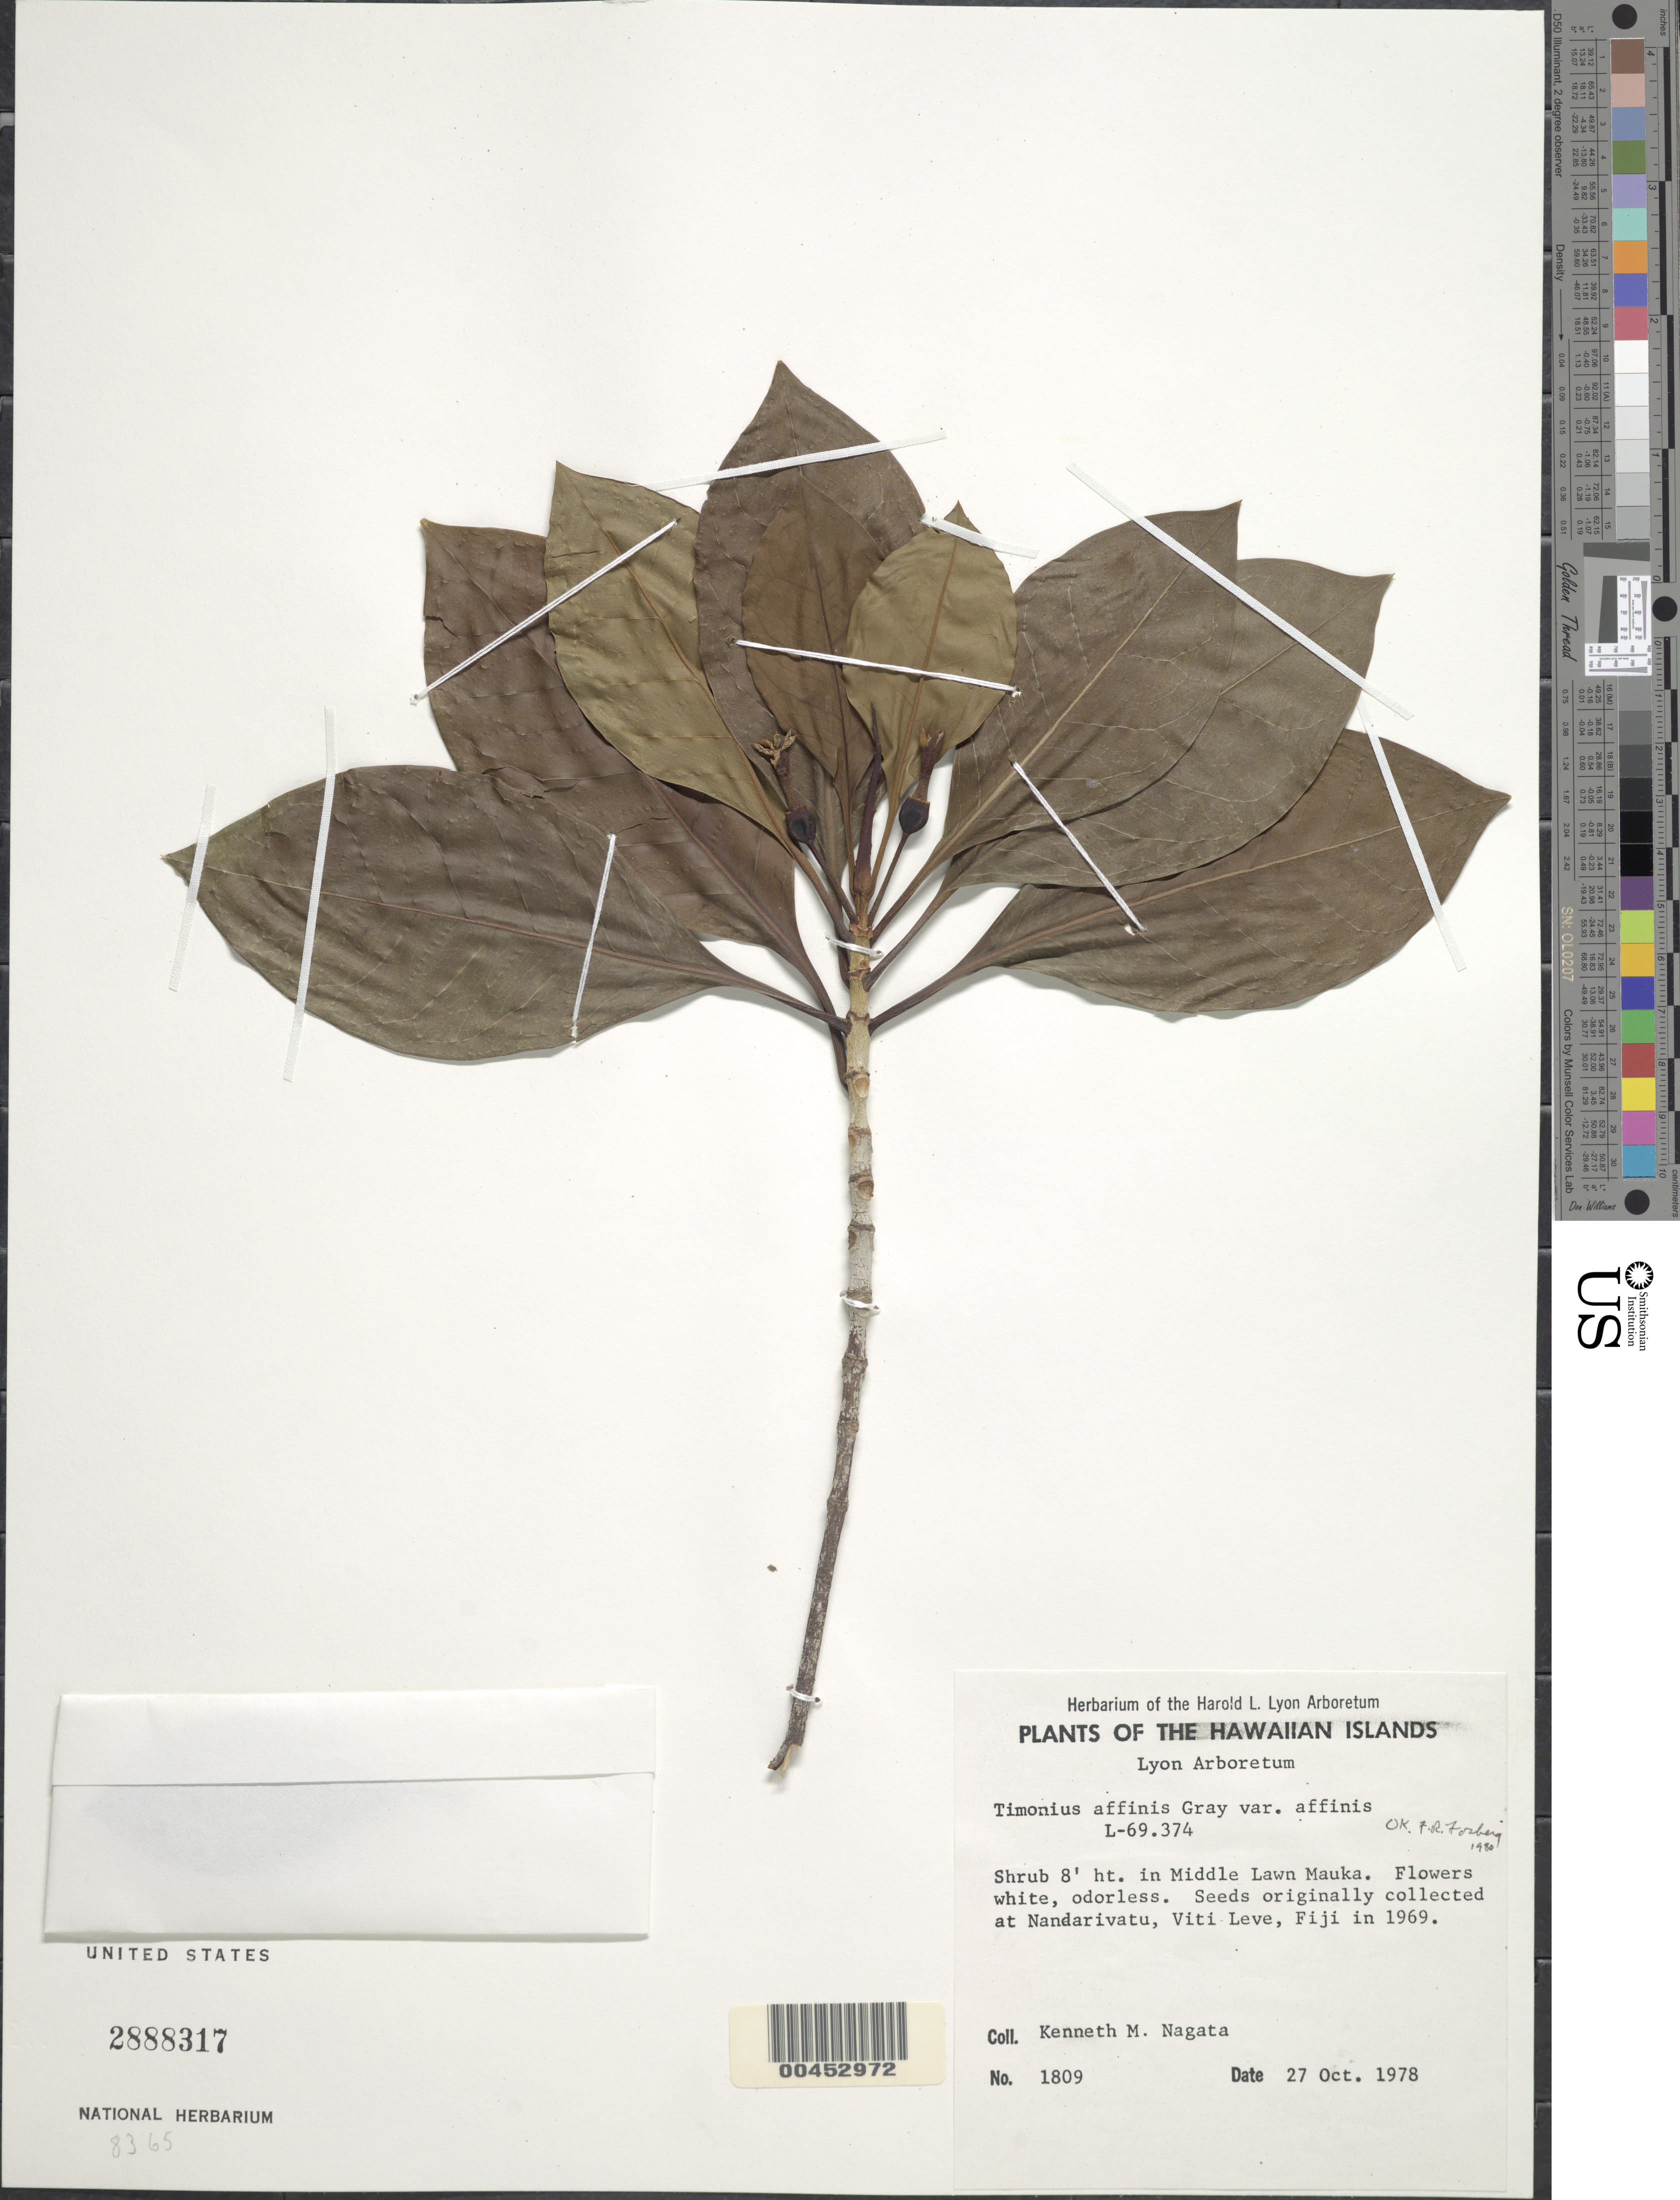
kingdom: Plantae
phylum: Tracheophyta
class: Magnoliopsida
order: Gentianales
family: Rubiaceae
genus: Timonius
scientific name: Timonius affinis var. affinis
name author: A. Gray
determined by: Fosberg, F. R.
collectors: K. Nagata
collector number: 1809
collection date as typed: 27 Oct 1978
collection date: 1978-10-27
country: United States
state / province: Hawaii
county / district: Honolulu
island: Oahu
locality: Harold L. Lyon Arboretum, Middle Lawn Mauka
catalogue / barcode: US 2888317